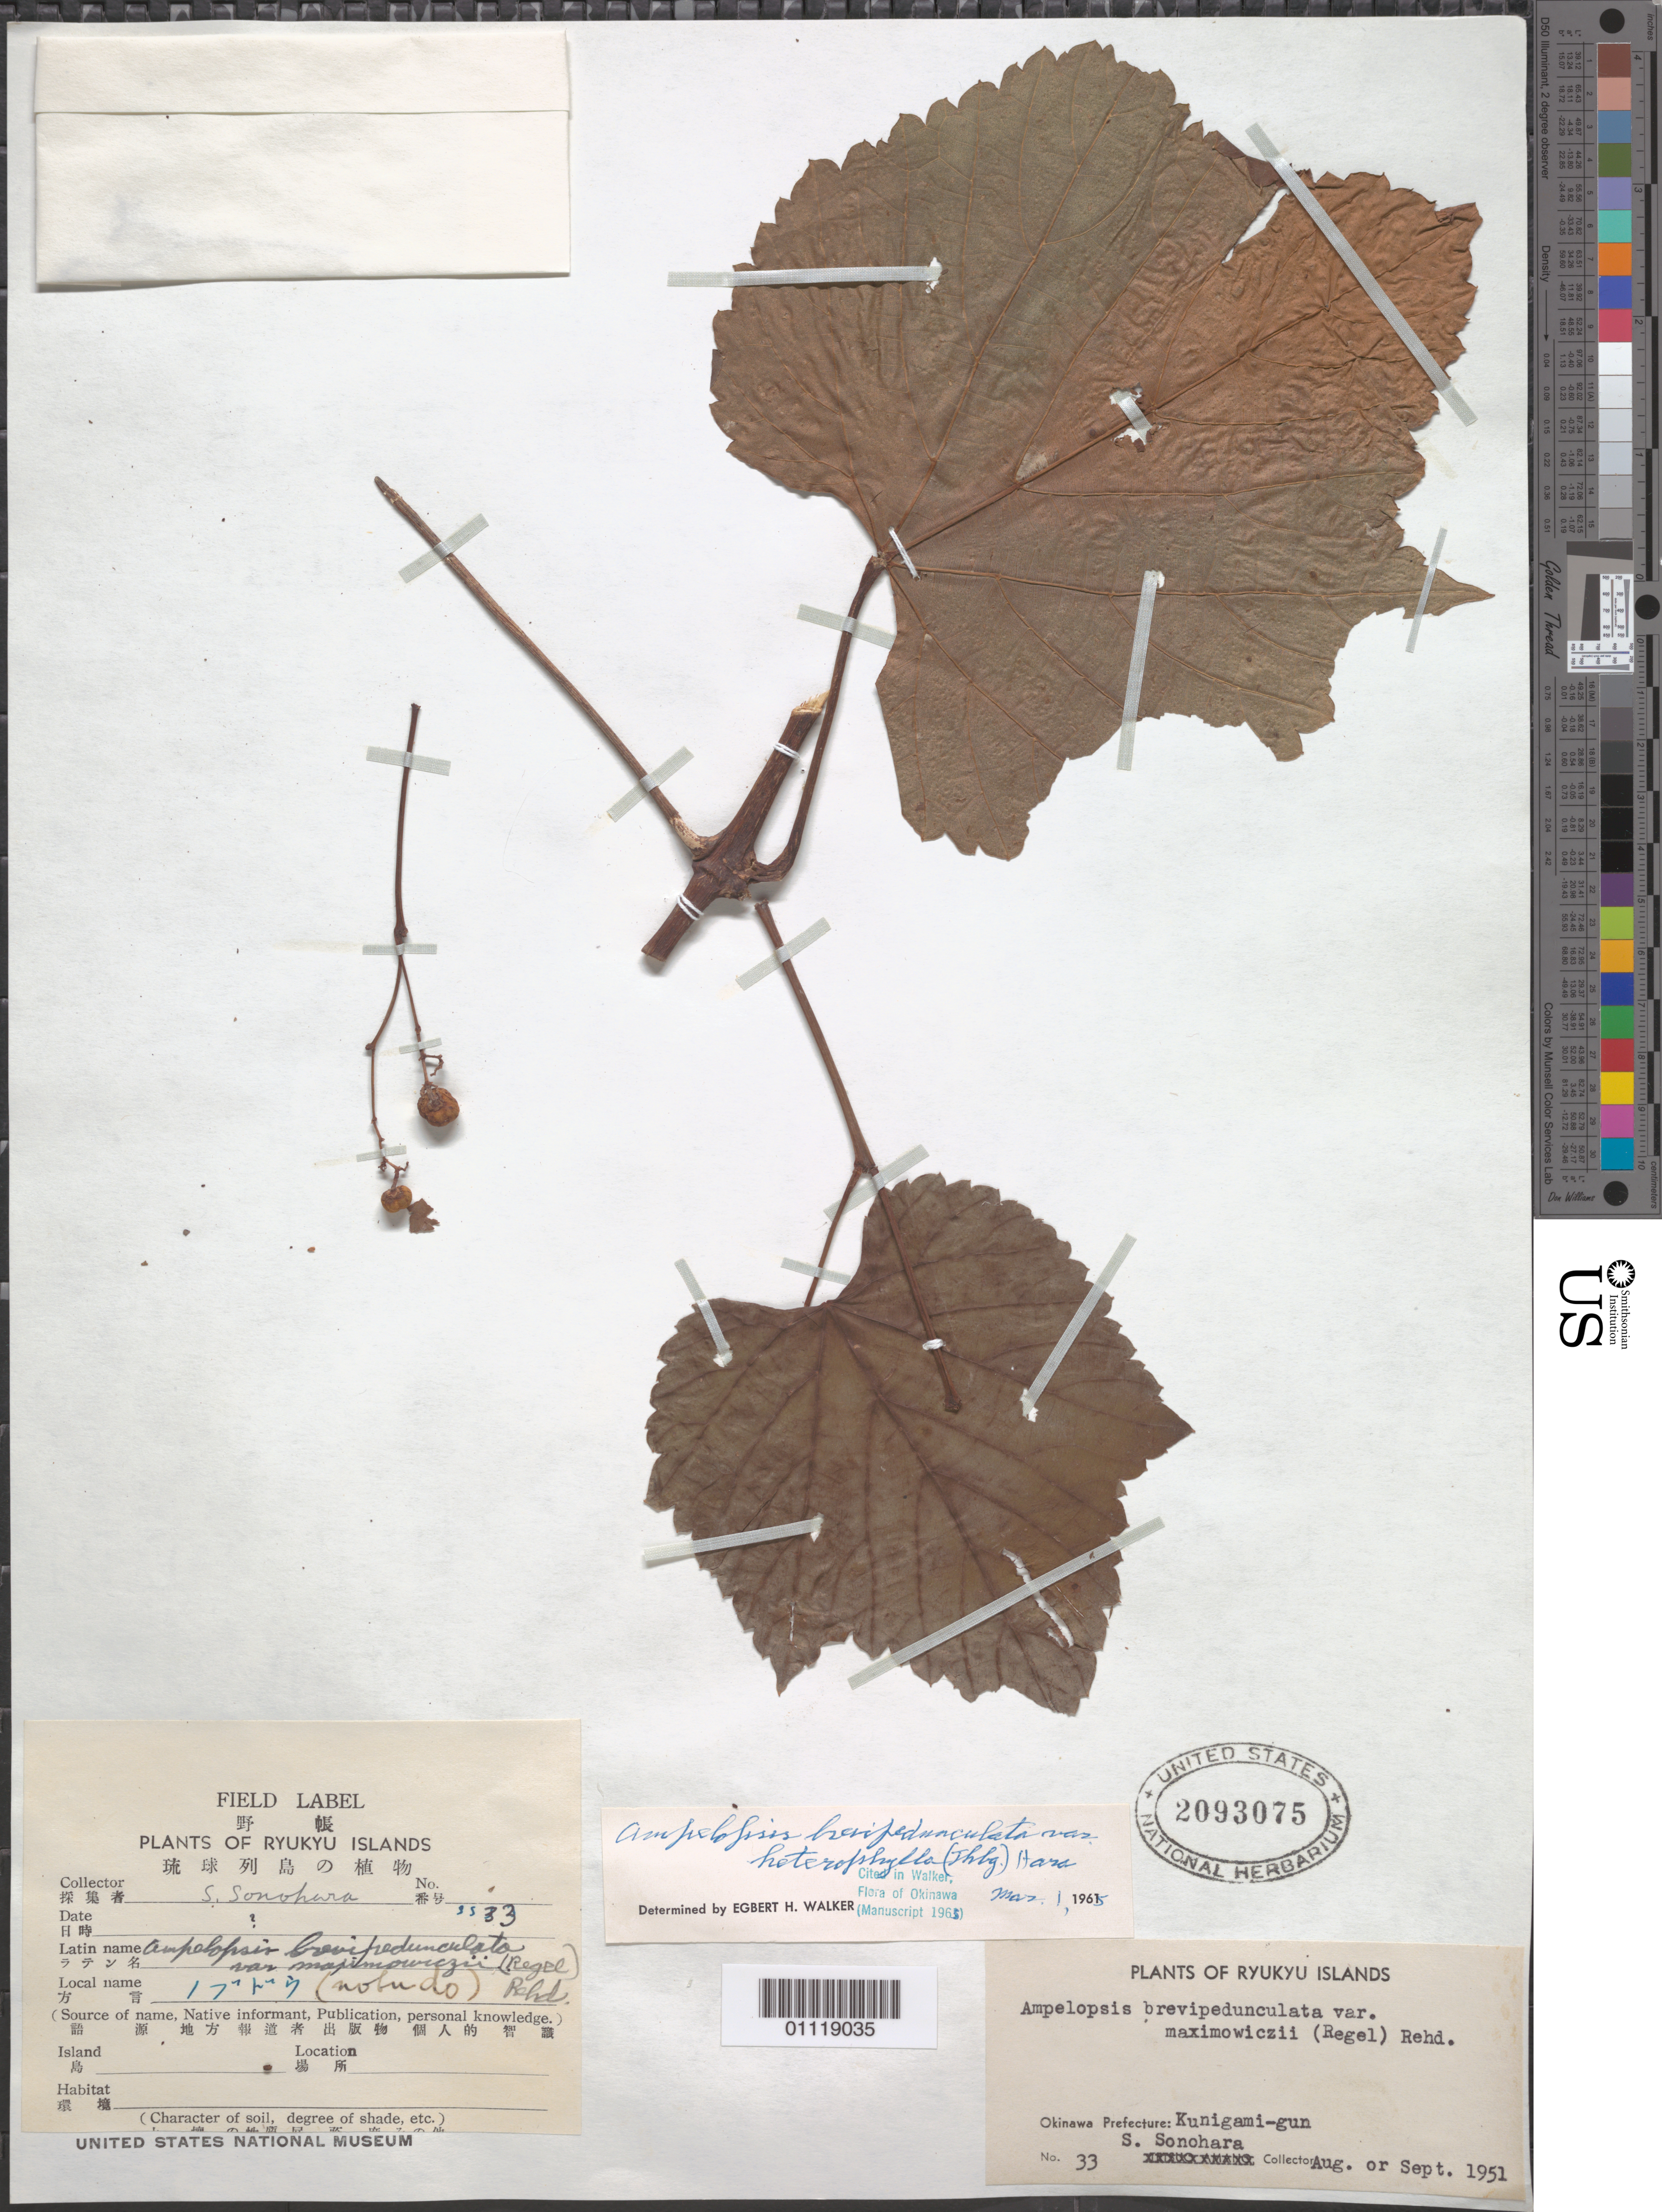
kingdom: Plantae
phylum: Tracheophyta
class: Magnoliopsida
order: Vitales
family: Vitaceae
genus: Ampelopsis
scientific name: Ampelopsis brevipedunculata var. heterophylla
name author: (Thunb.) H. Hara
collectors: S. Sonohara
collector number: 33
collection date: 1951-08/1951-09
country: Japan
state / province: Okinawa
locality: Ryukyu Islands. Kunigami-gun.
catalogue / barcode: US 2093075